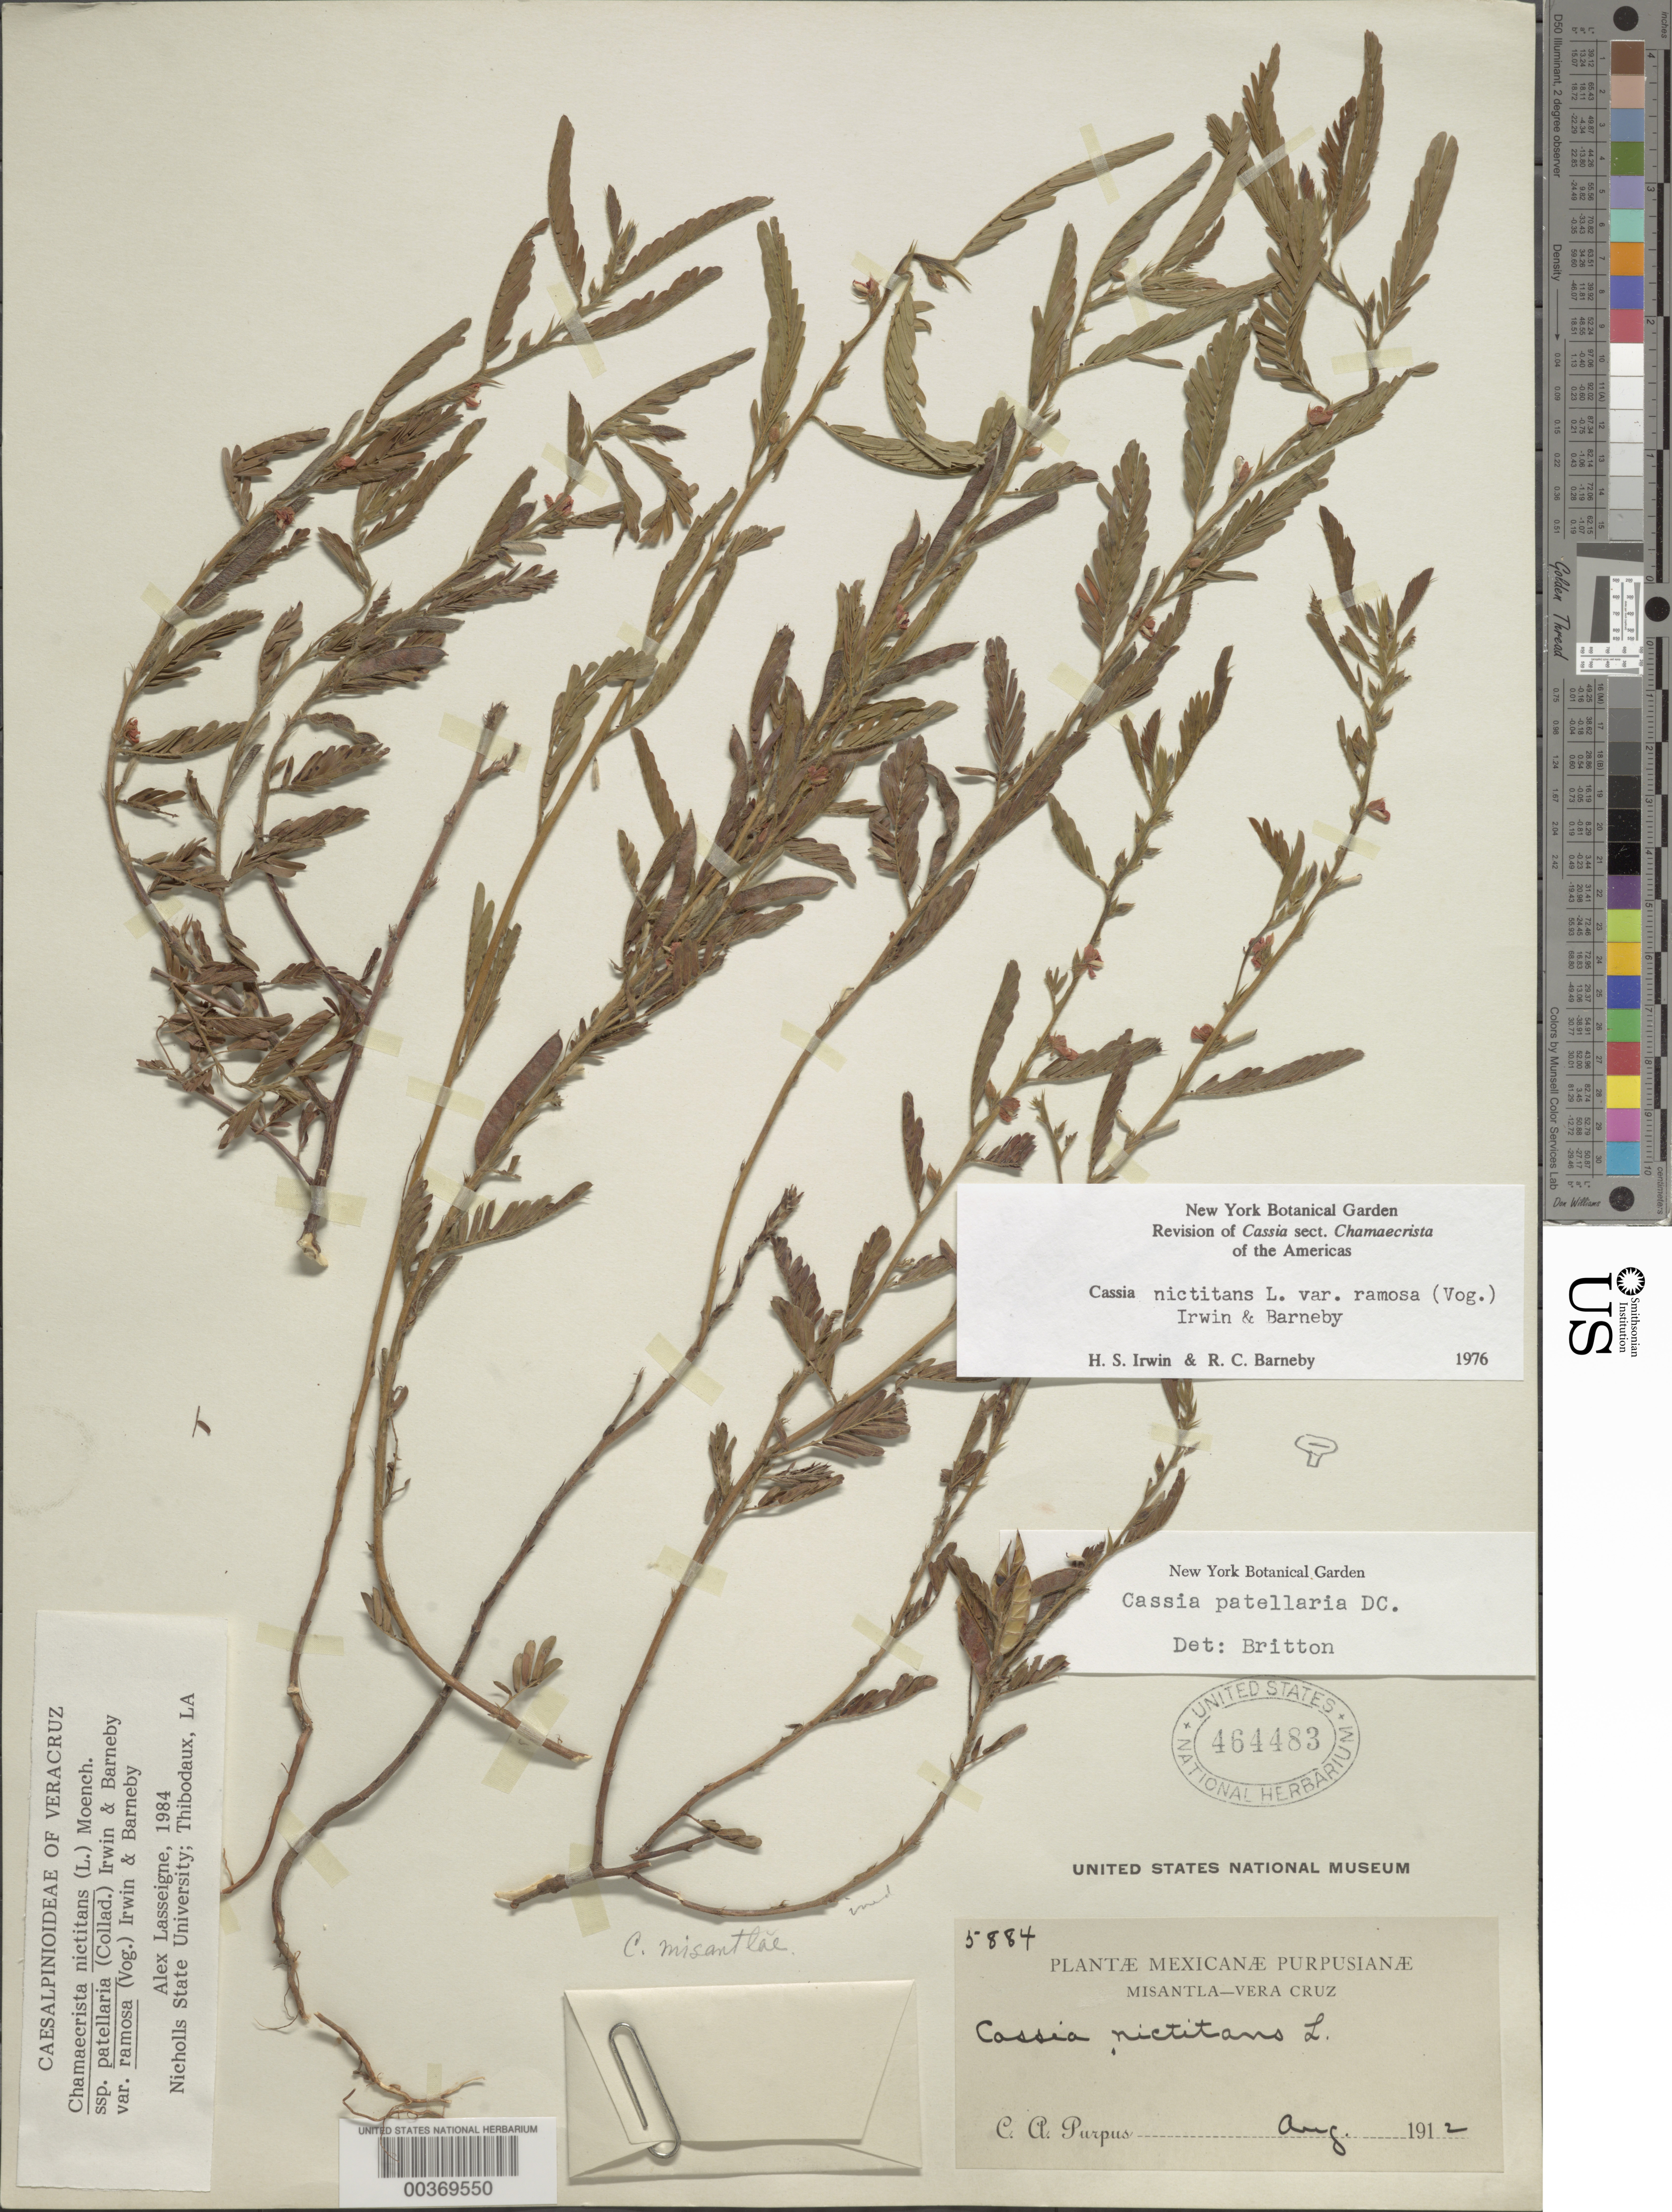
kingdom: Plantae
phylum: Tracheophyta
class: Magnoliopsida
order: Fabales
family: Fabaceae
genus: Chamaecrista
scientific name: Chamaecrista nictitans var. ramosa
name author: (Vogel) H.S. Irwin & Barneby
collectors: C. A. Purpus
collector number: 5884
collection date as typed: Aug 1912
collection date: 1912-08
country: Mexico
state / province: Veracruz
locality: Misantla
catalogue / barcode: US 464483